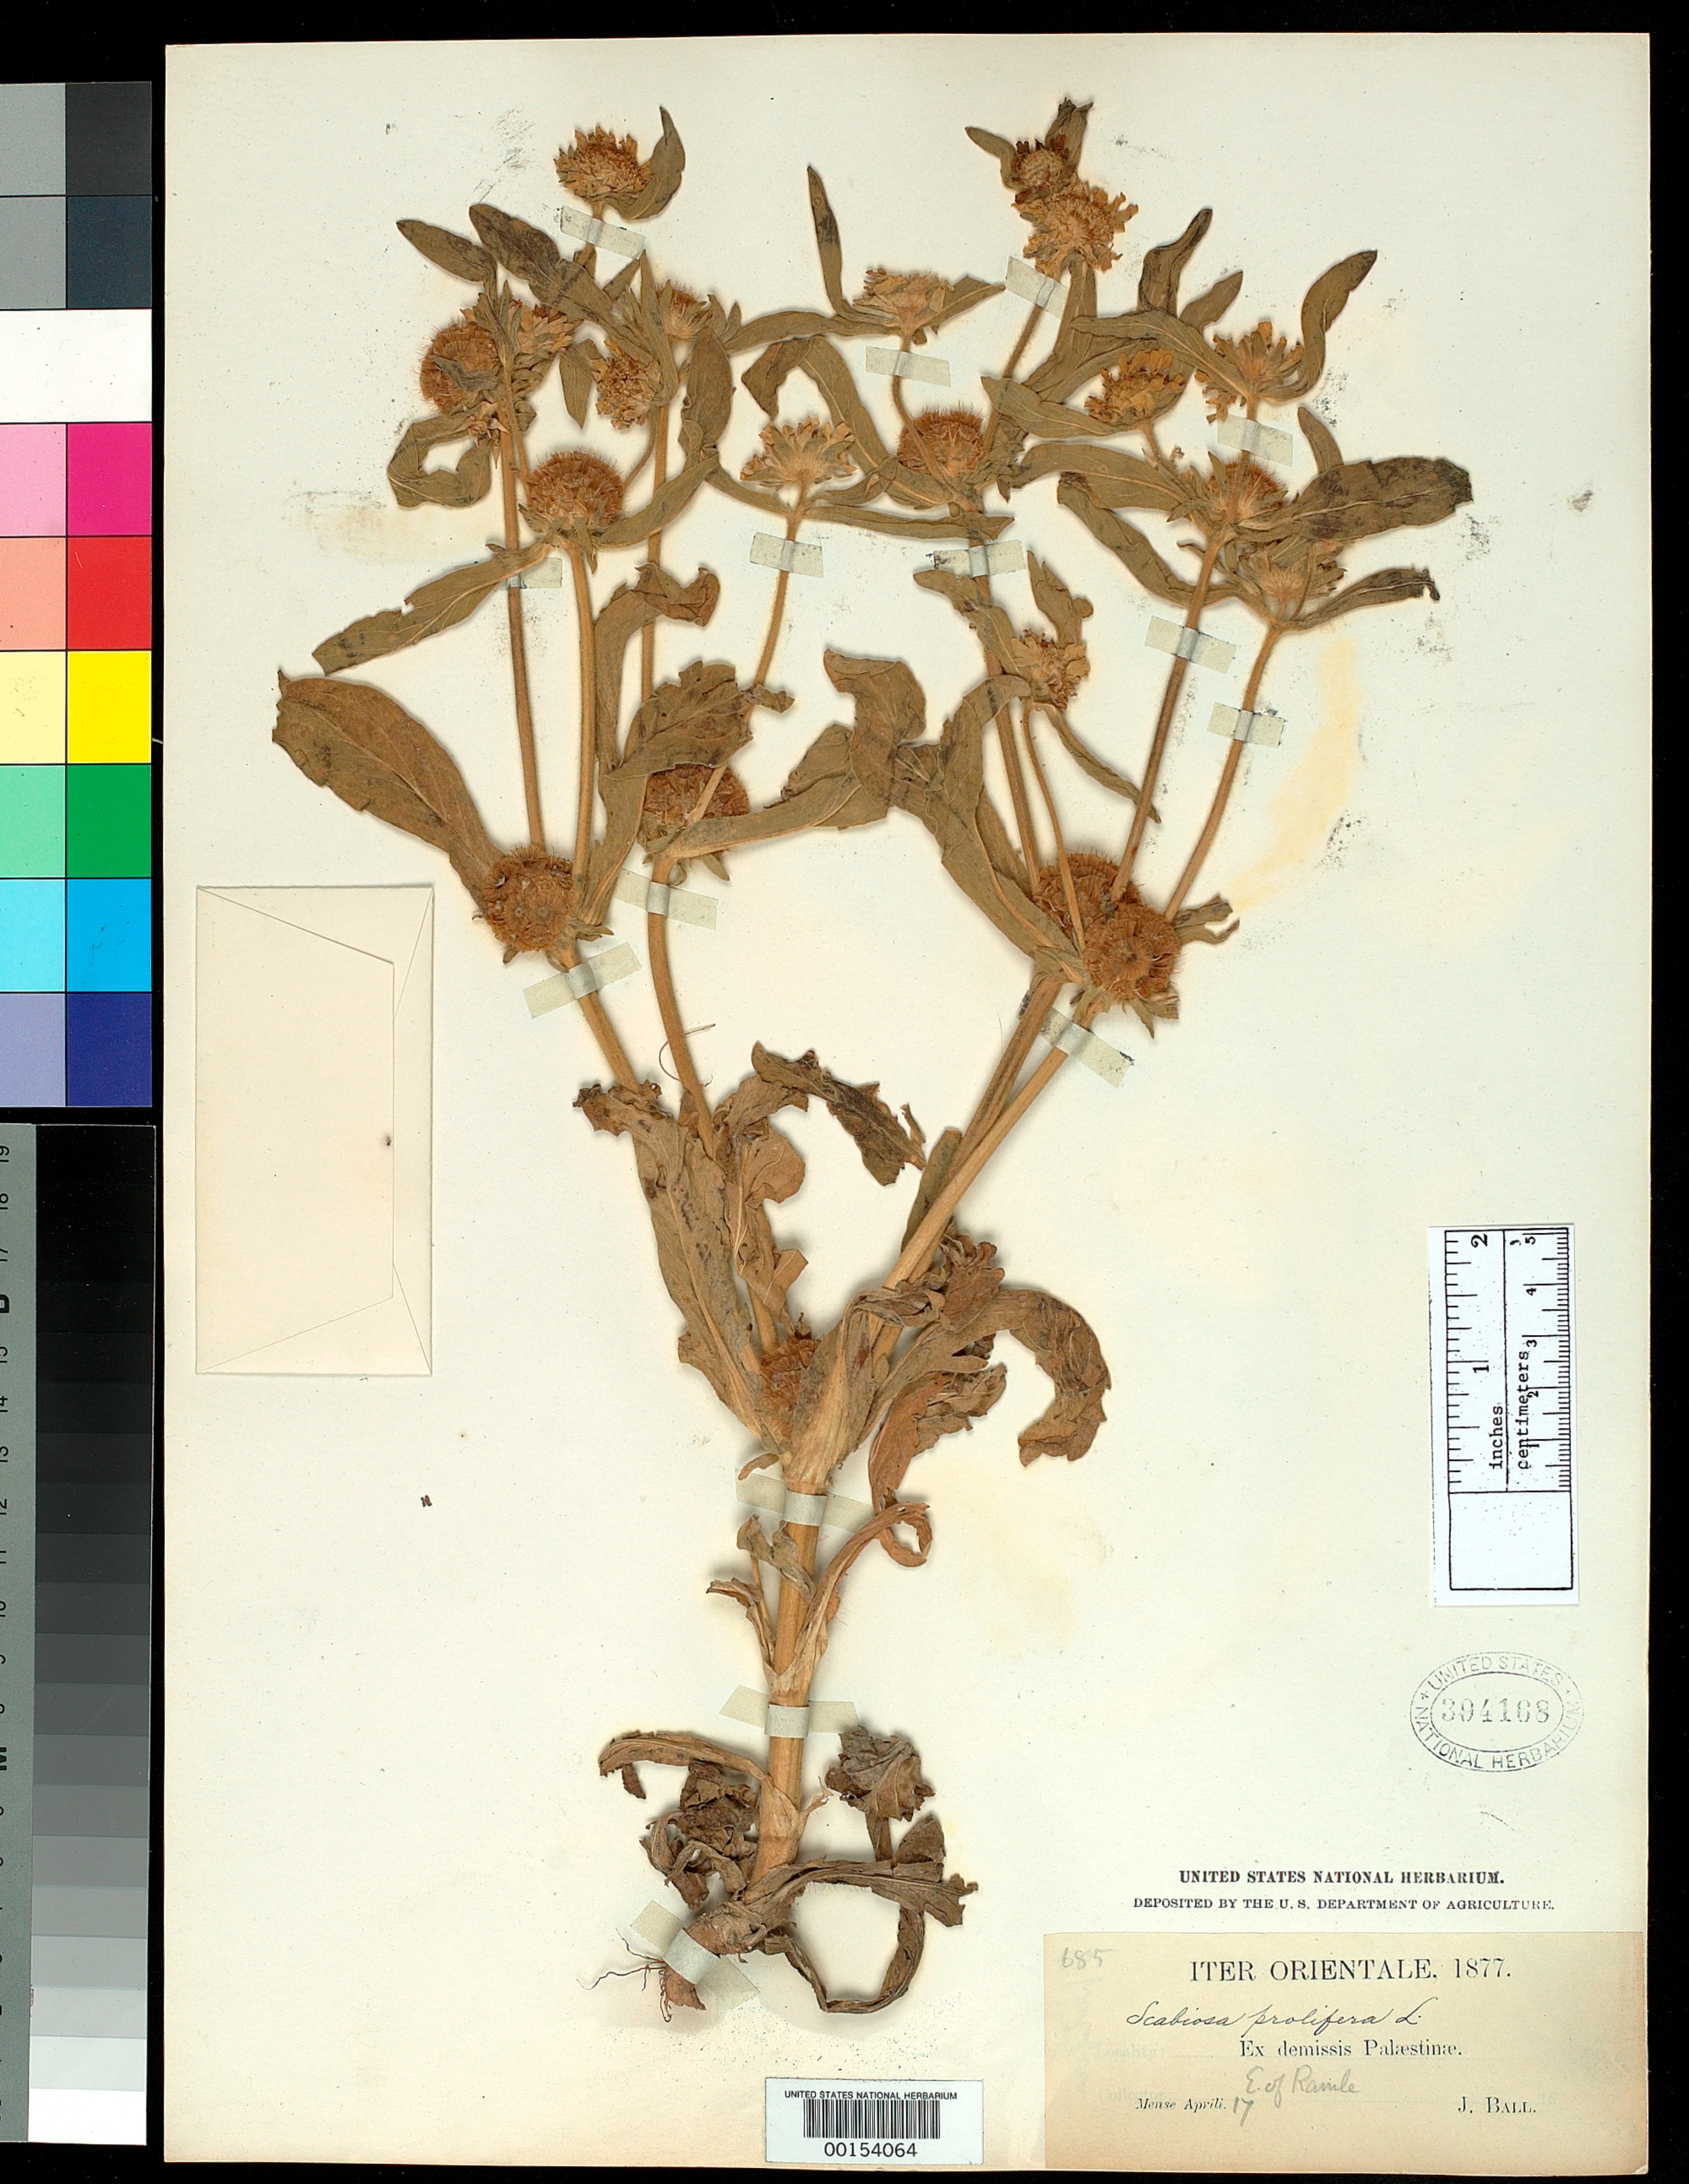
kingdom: Plantae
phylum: Tracheophyta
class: Magnoliopsida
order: Dipsacales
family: Caprifoliaceae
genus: Scabiosa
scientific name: Scabiosa prolifera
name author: L.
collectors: J. Ball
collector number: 685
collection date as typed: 17 Apr 1877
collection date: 1877-04-17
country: Israel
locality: Palestine, E of Ruile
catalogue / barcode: US 394168